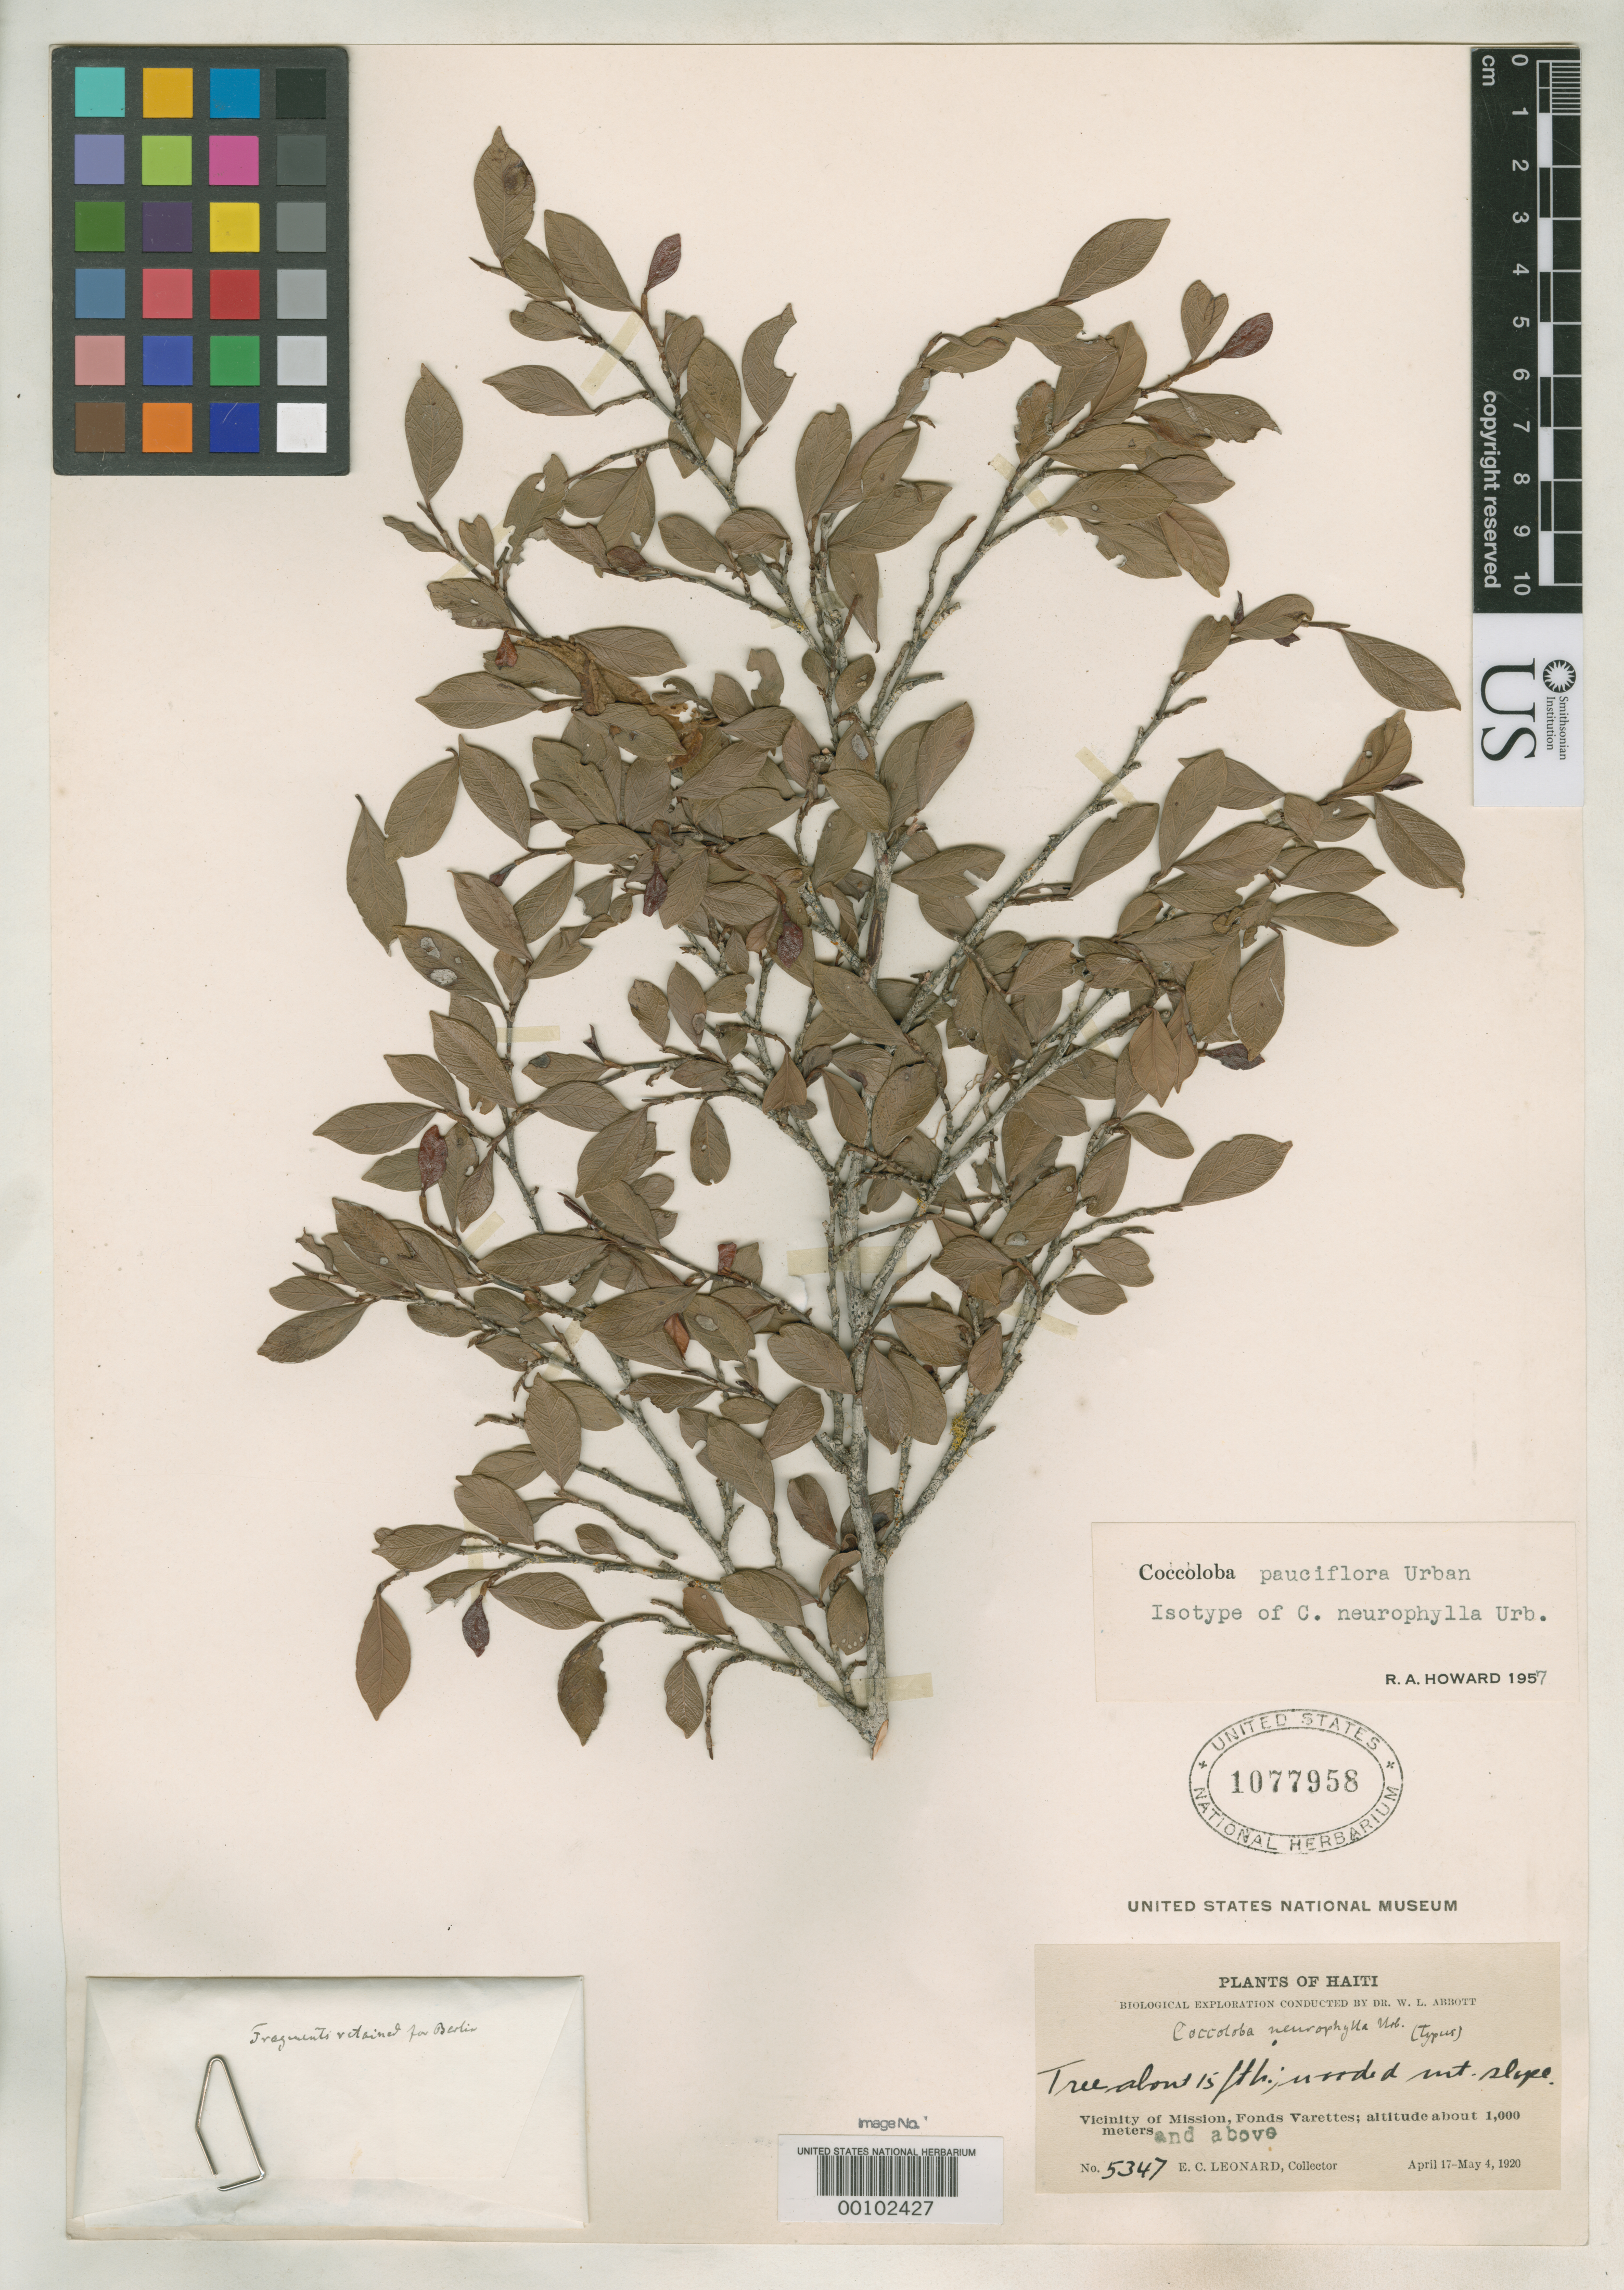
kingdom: Plantae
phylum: Tracheophyta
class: Magnoliopsida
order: Caryophyllales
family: Polygonaceae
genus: Coccoloba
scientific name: Coccoloba neurophylla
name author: Urb.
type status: Isotype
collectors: E. C. Leonard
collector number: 5347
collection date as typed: Apr 1920 to -- May 1920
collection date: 1920-04/1920-05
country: Haiti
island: Hispaniola Island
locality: Vicinity of Mission, Fonds Varettes.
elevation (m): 1000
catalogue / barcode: US 1077958